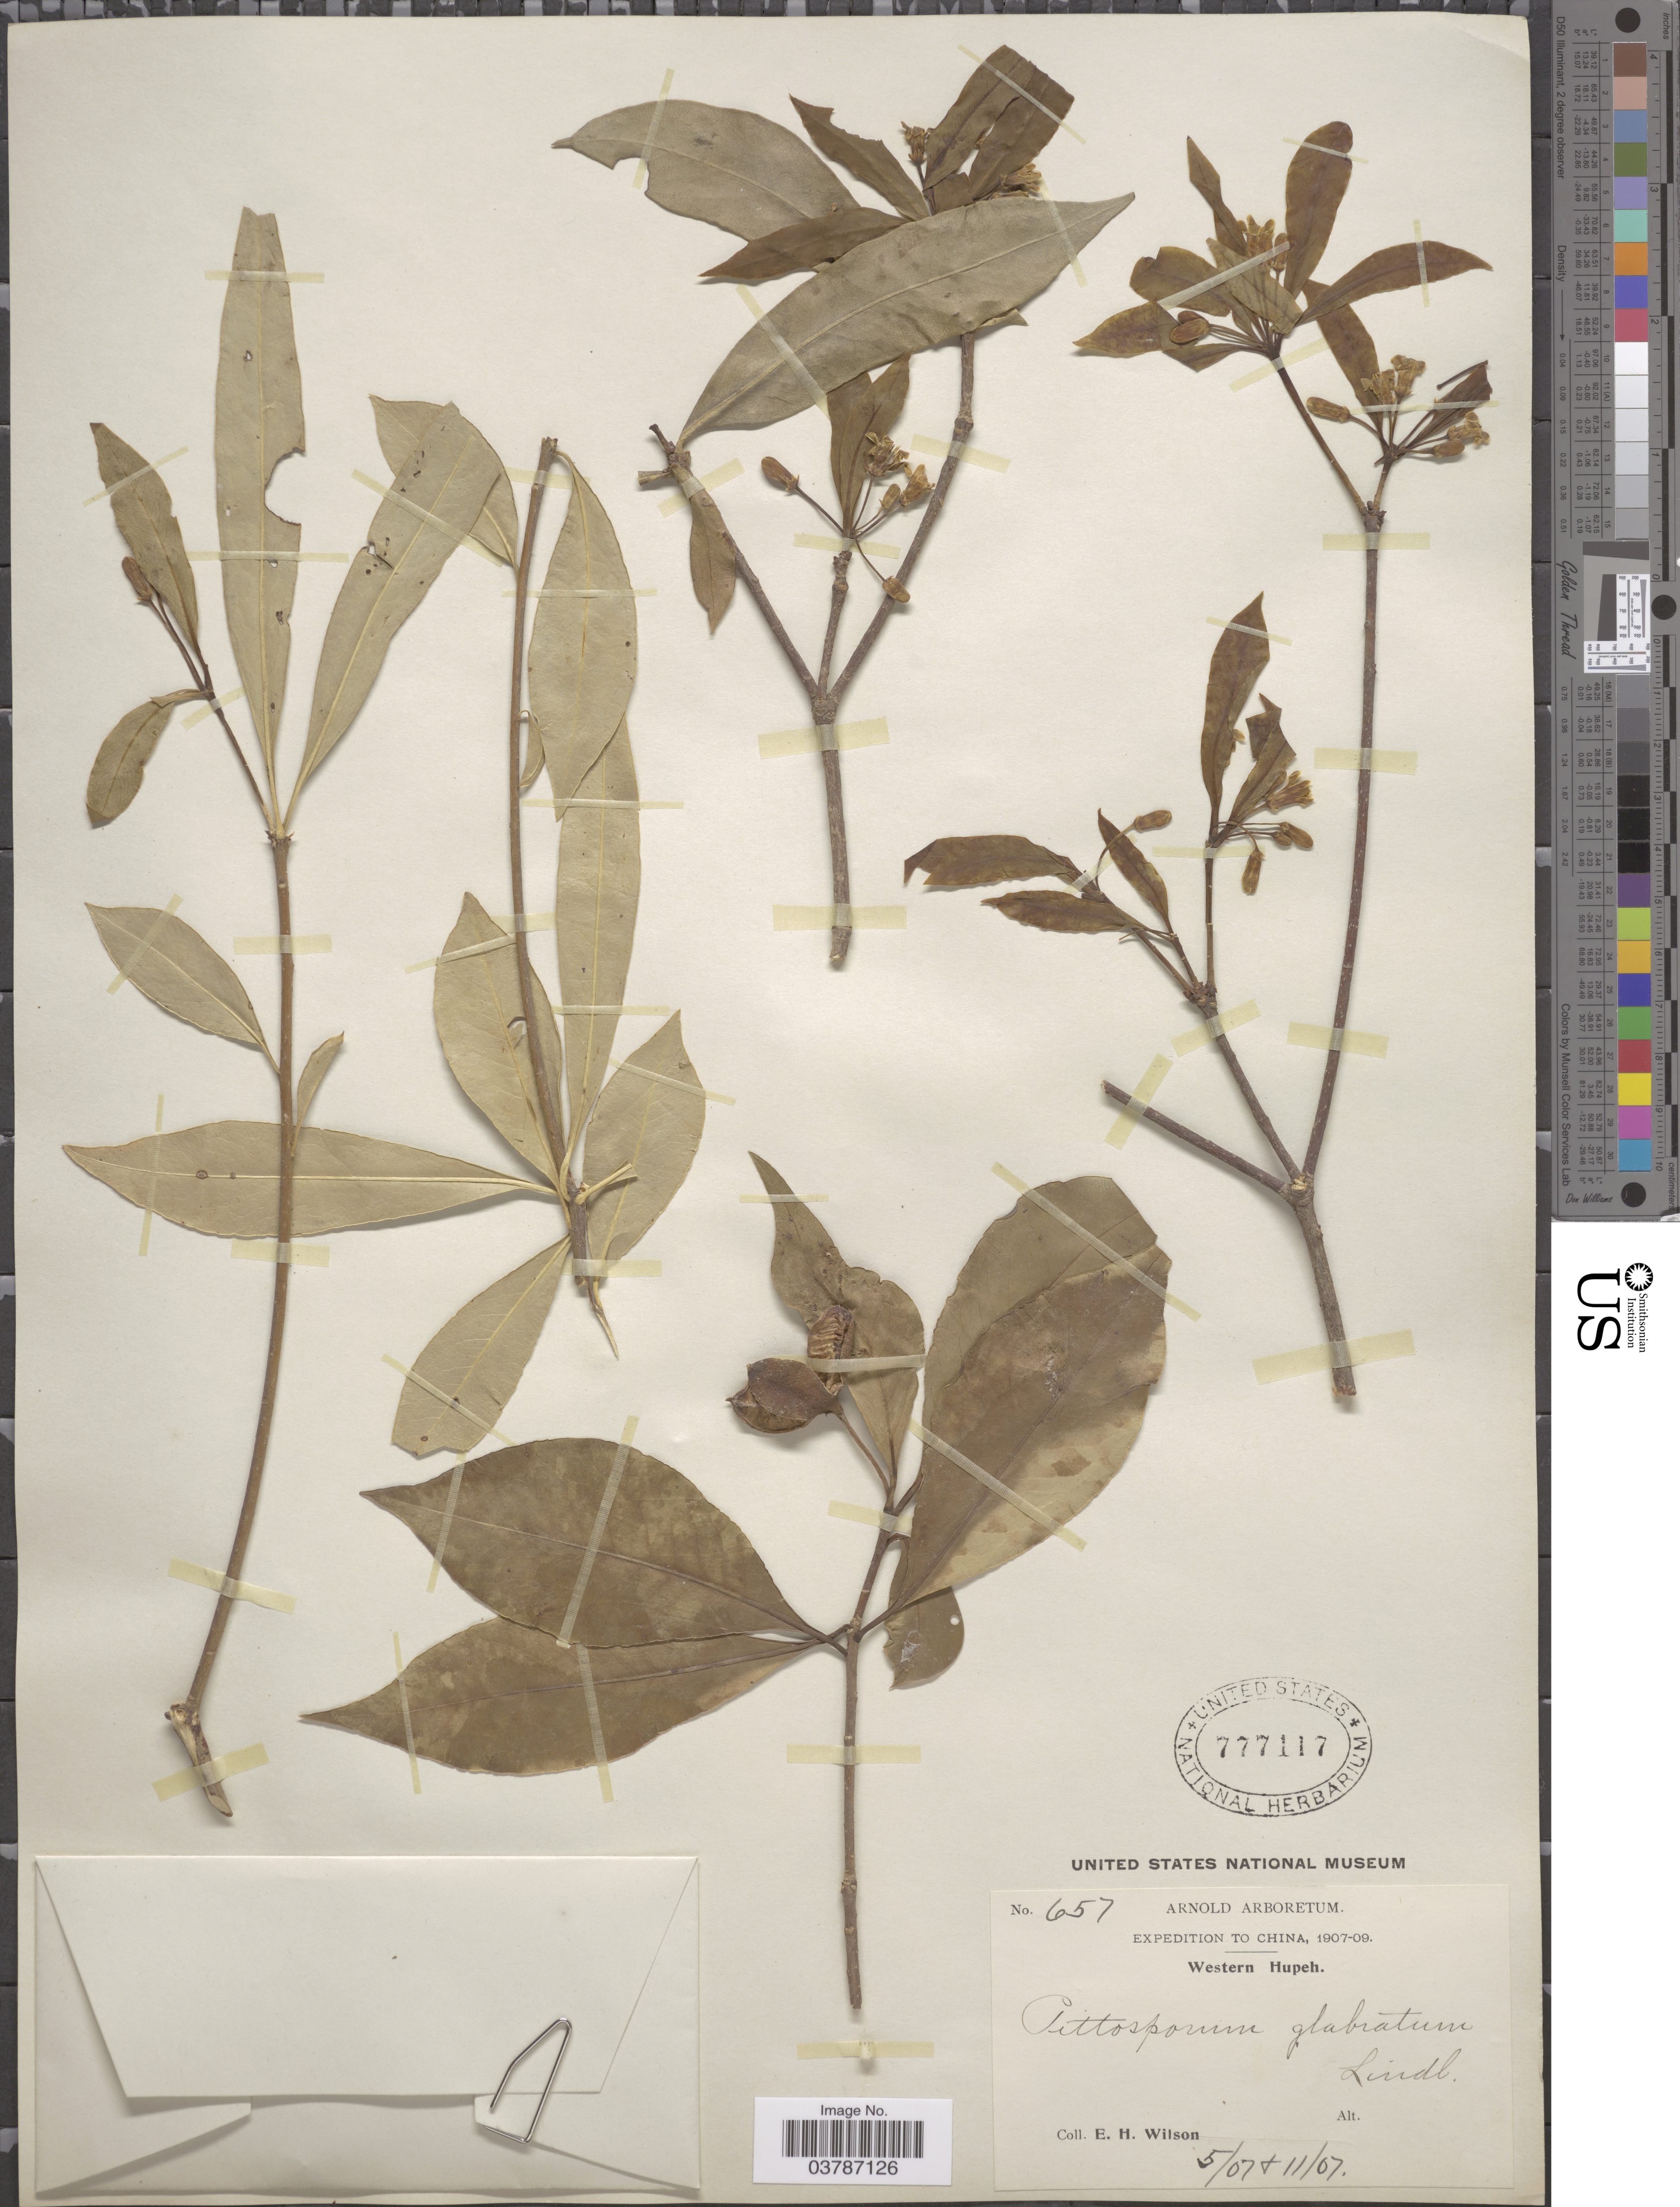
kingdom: Plantae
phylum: Tracheophyta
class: Magnoliopsida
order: Apiales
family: Pittosporaceae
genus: Pittosporum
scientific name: Pittosporum glabratum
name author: Lindl.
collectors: E. Wilson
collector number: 657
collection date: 1907-05/1907-11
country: China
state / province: Hubei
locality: Western Hupeh.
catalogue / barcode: US 777117